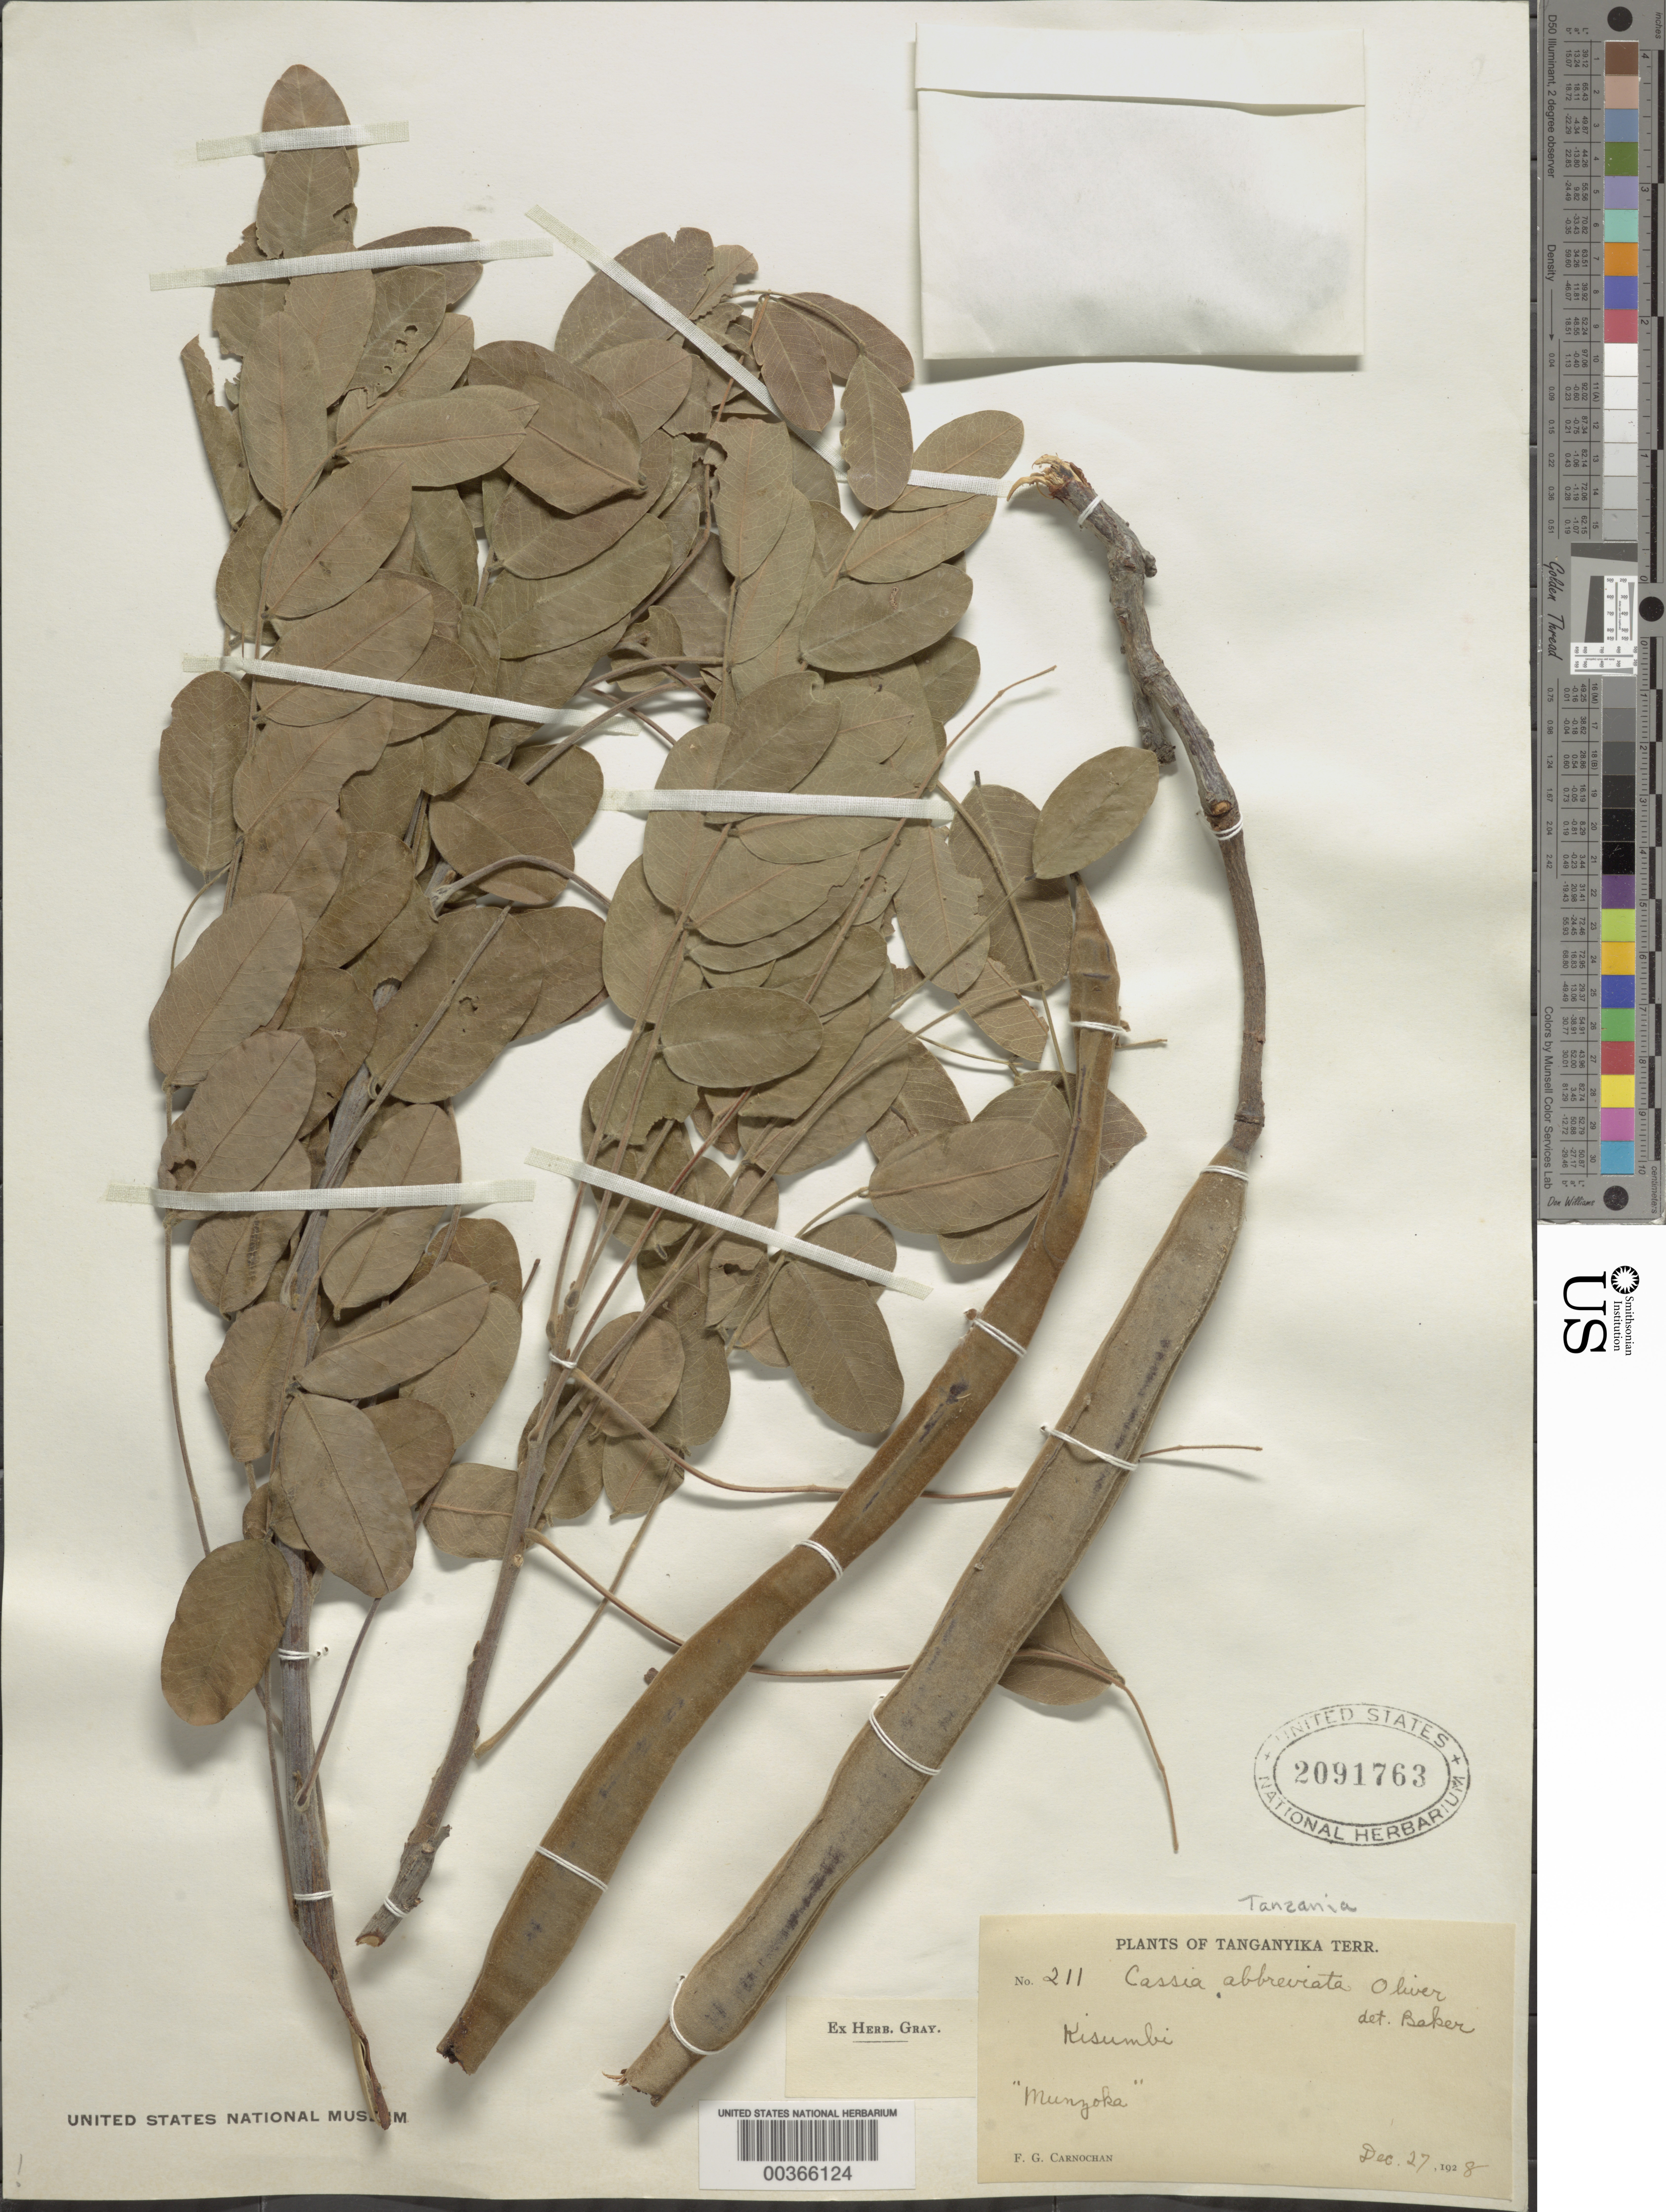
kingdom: Plantae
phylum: Tracheophyta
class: Magnoliopsida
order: Fabales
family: Fabaceae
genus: Cassia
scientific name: Cassia abbreviata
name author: Oliv.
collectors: F. Carnochan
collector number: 211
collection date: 1928-12-13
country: Tanzania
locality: [Tanganyika Territory] Tindi, about 40 km N of Nzega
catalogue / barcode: US 2091763